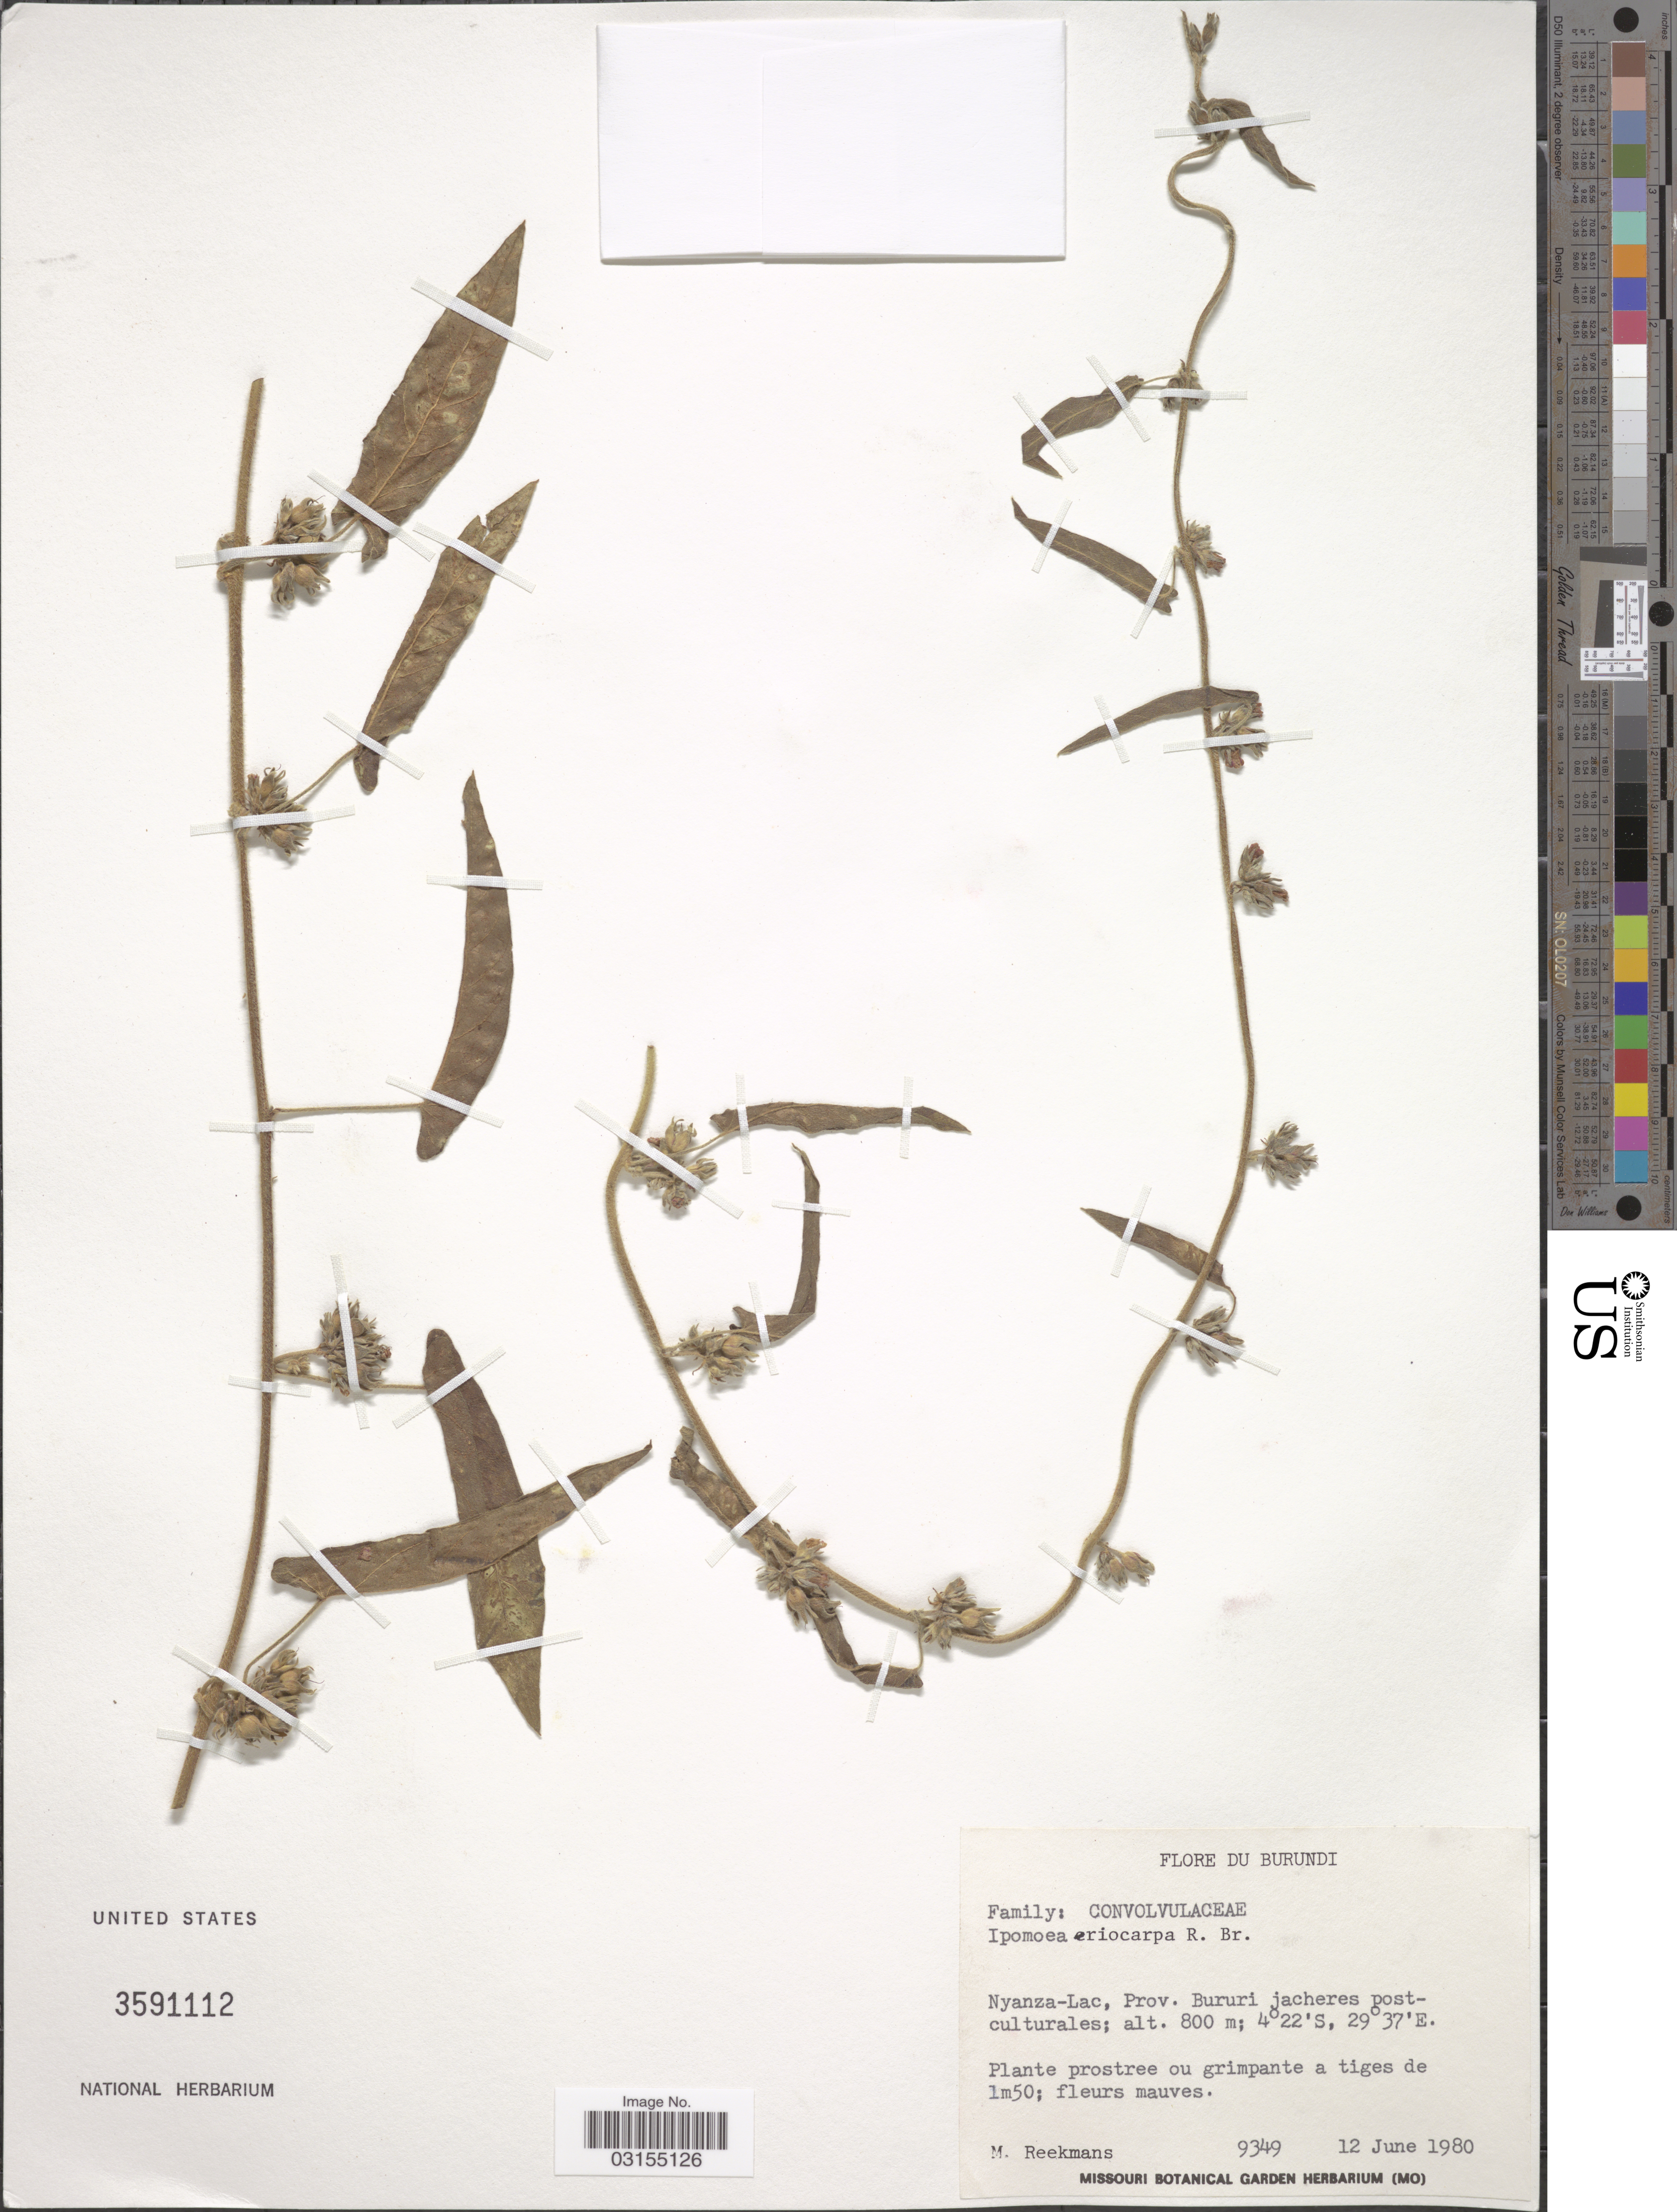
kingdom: Plantae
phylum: Tracheophyta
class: Magnoliopsida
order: Solanales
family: Convolvulaceae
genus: Ipomoea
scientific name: Ipomoea eriocarpa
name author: R. Br.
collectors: M. Reekmans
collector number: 9349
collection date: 1980-06-12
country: Burundi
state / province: Bururi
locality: Nyanza-Lac, Prov. Bururi jacheres post-culturales.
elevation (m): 800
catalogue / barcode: US 3591112